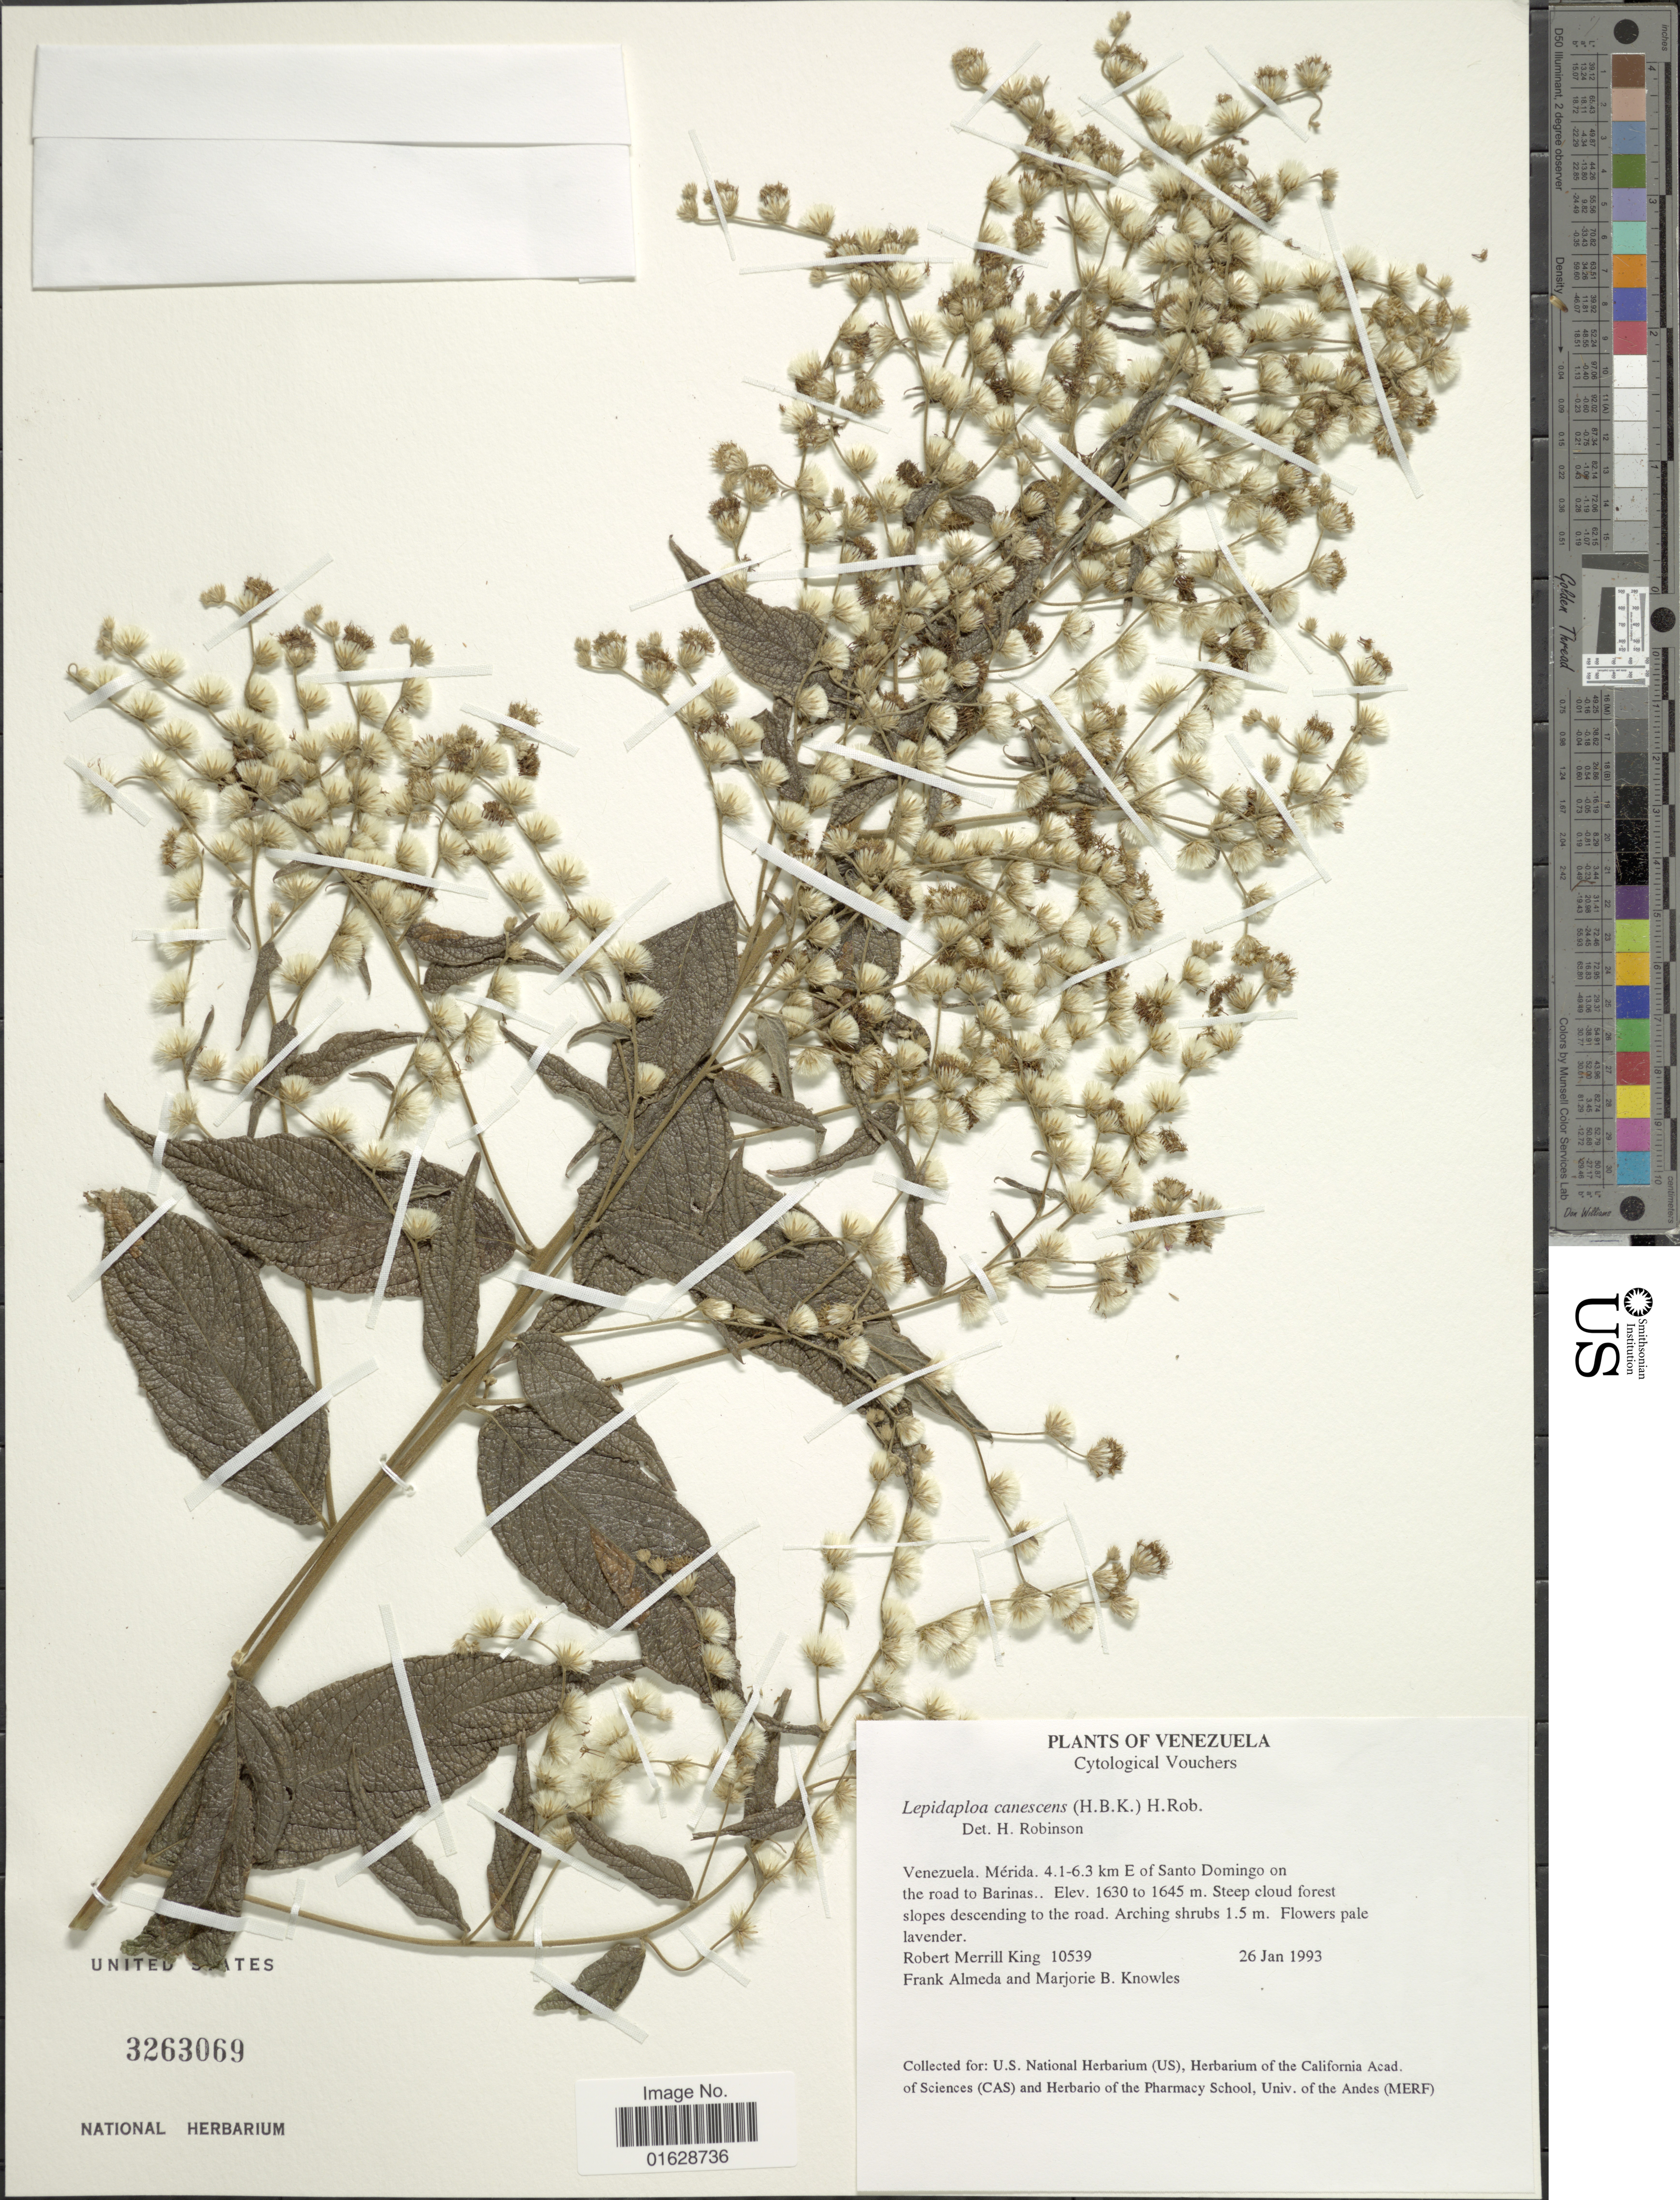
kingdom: Plantae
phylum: Tracheophyta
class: Magnoliopsida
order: Asterales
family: Asteraceae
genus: Lepidaploa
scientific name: Lepidaploa canescens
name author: (Kunth) H. Rob.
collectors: R. M. King, F. Almeda & M. B. Knowles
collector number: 10539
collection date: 1993-01-26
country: Venezuela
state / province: Mérida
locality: Venezuela. Merida. 4.1-6.3 km E of Santo Domingo on the road to Barinas. Steep cloud forest slopes descending to the road.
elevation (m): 1630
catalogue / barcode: US 3263069